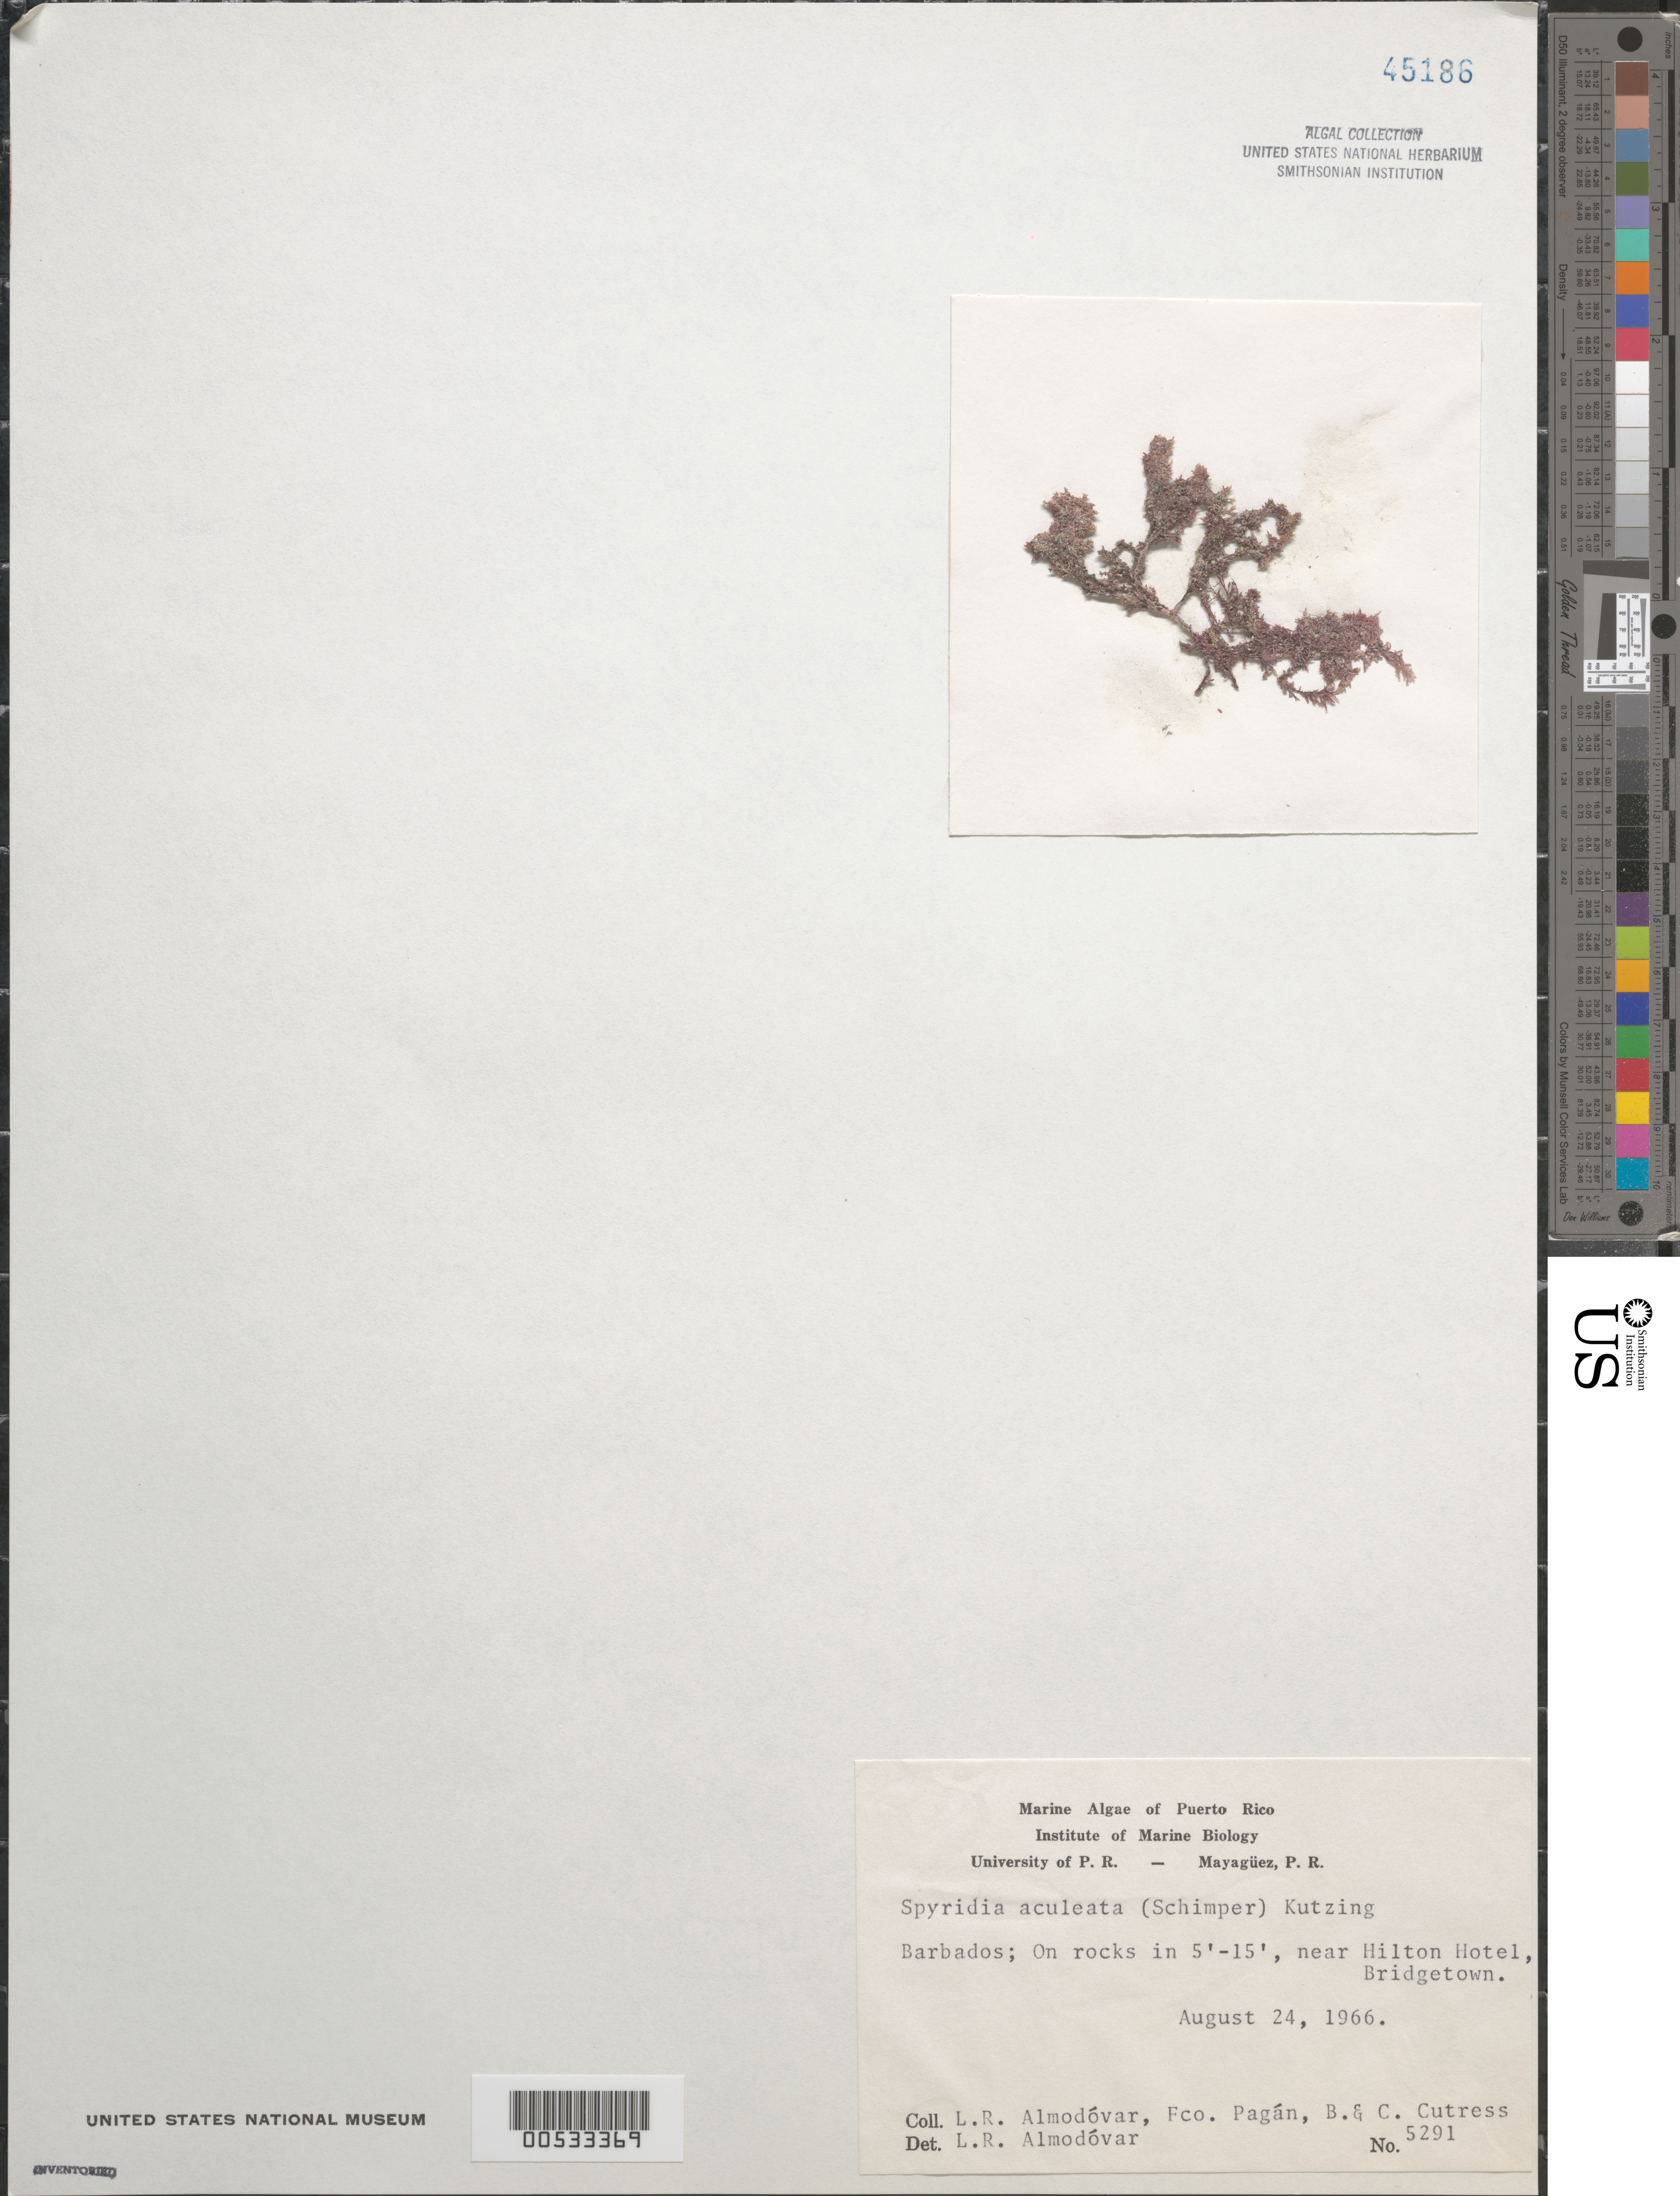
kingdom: Plantae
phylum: Rhodophyta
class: Florideophyceae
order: Ceramiales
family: Spyridiaceae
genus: Spyridia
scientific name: Spyridia aculeata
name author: (C. Agardh ex Decne.) Kütz.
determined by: Almodovar, L. R.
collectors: L. Almodovar, F. Pagan, B. Cutress & C. Cutress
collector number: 5291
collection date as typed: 24 Aug 1966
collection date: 1966-08-24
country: Barbados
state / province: Saint Michael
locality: Bridgetown, near Hilton Hotel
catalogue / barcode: US 45186